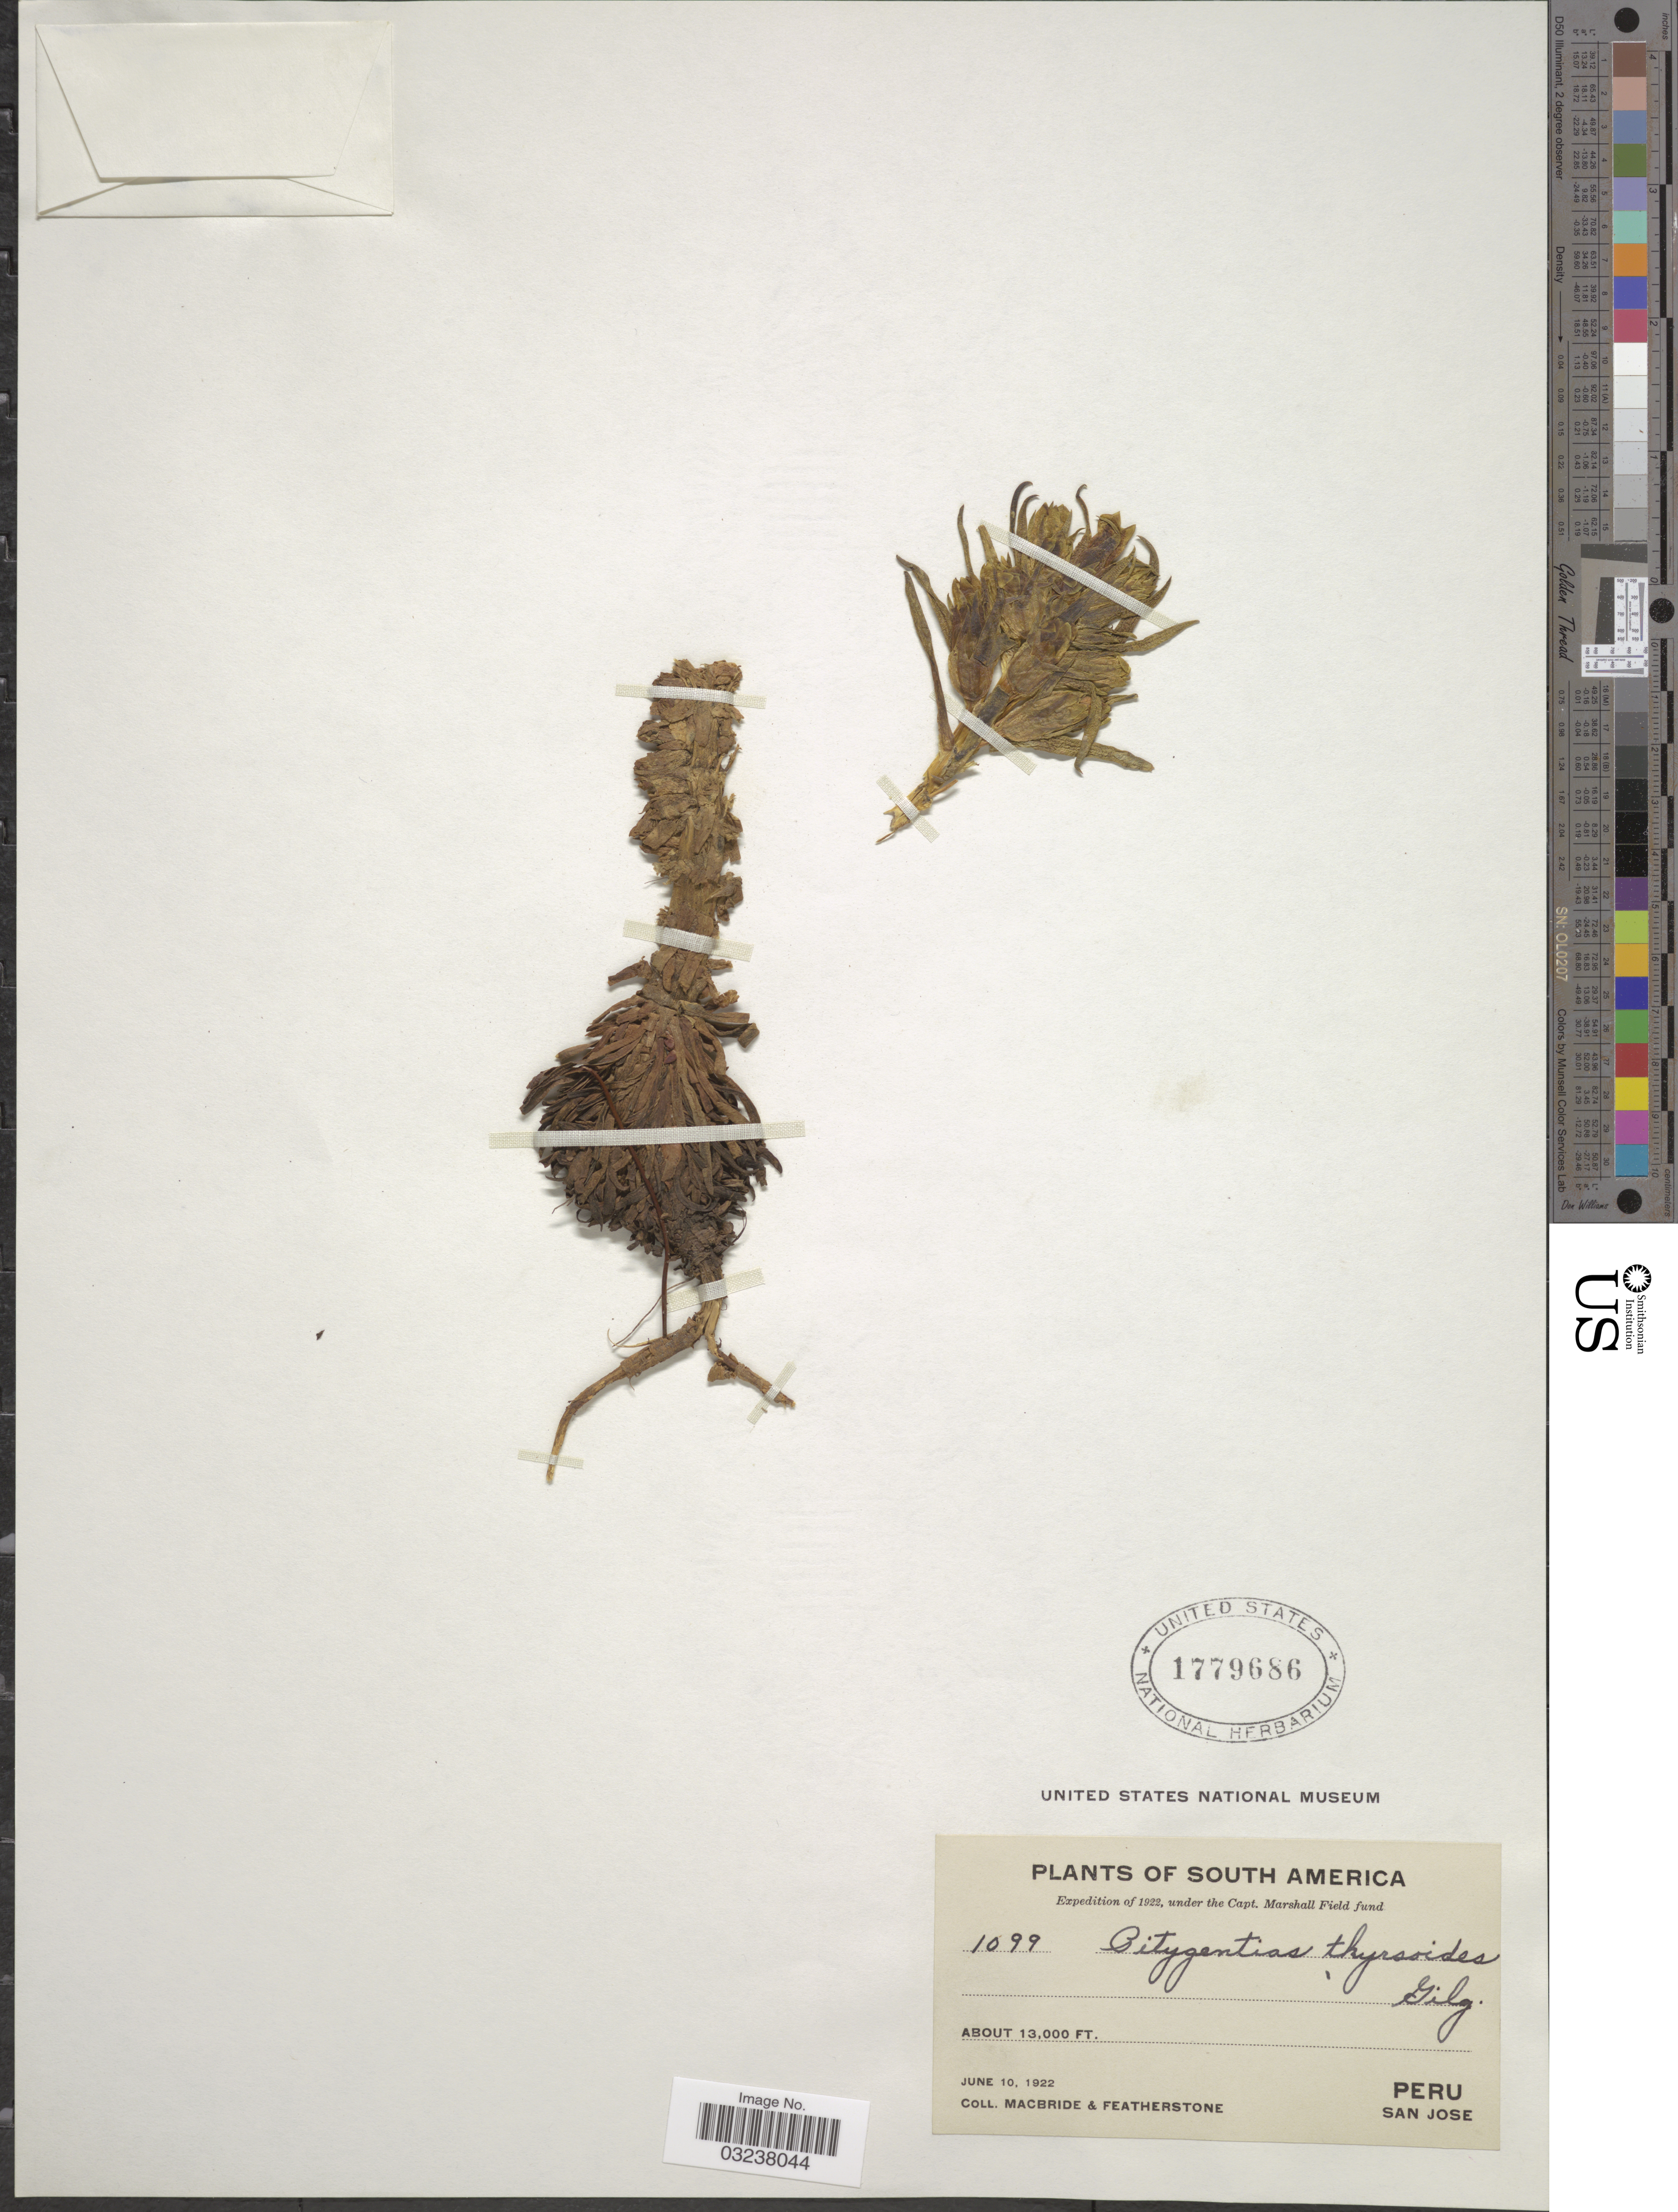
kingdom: Plantae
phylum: Tracheophyta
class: Magnoliopsida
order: Gentianales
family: Gentianaceae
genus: Pitygentias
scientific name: Pitygentias thyrsoidea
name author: (Hook.) Gilg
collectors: Macbride, -- & -. Featherstone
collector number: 1099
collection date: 1922-06-10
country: Peru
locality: San Jose.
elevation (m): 3962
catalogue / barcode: US 1779686